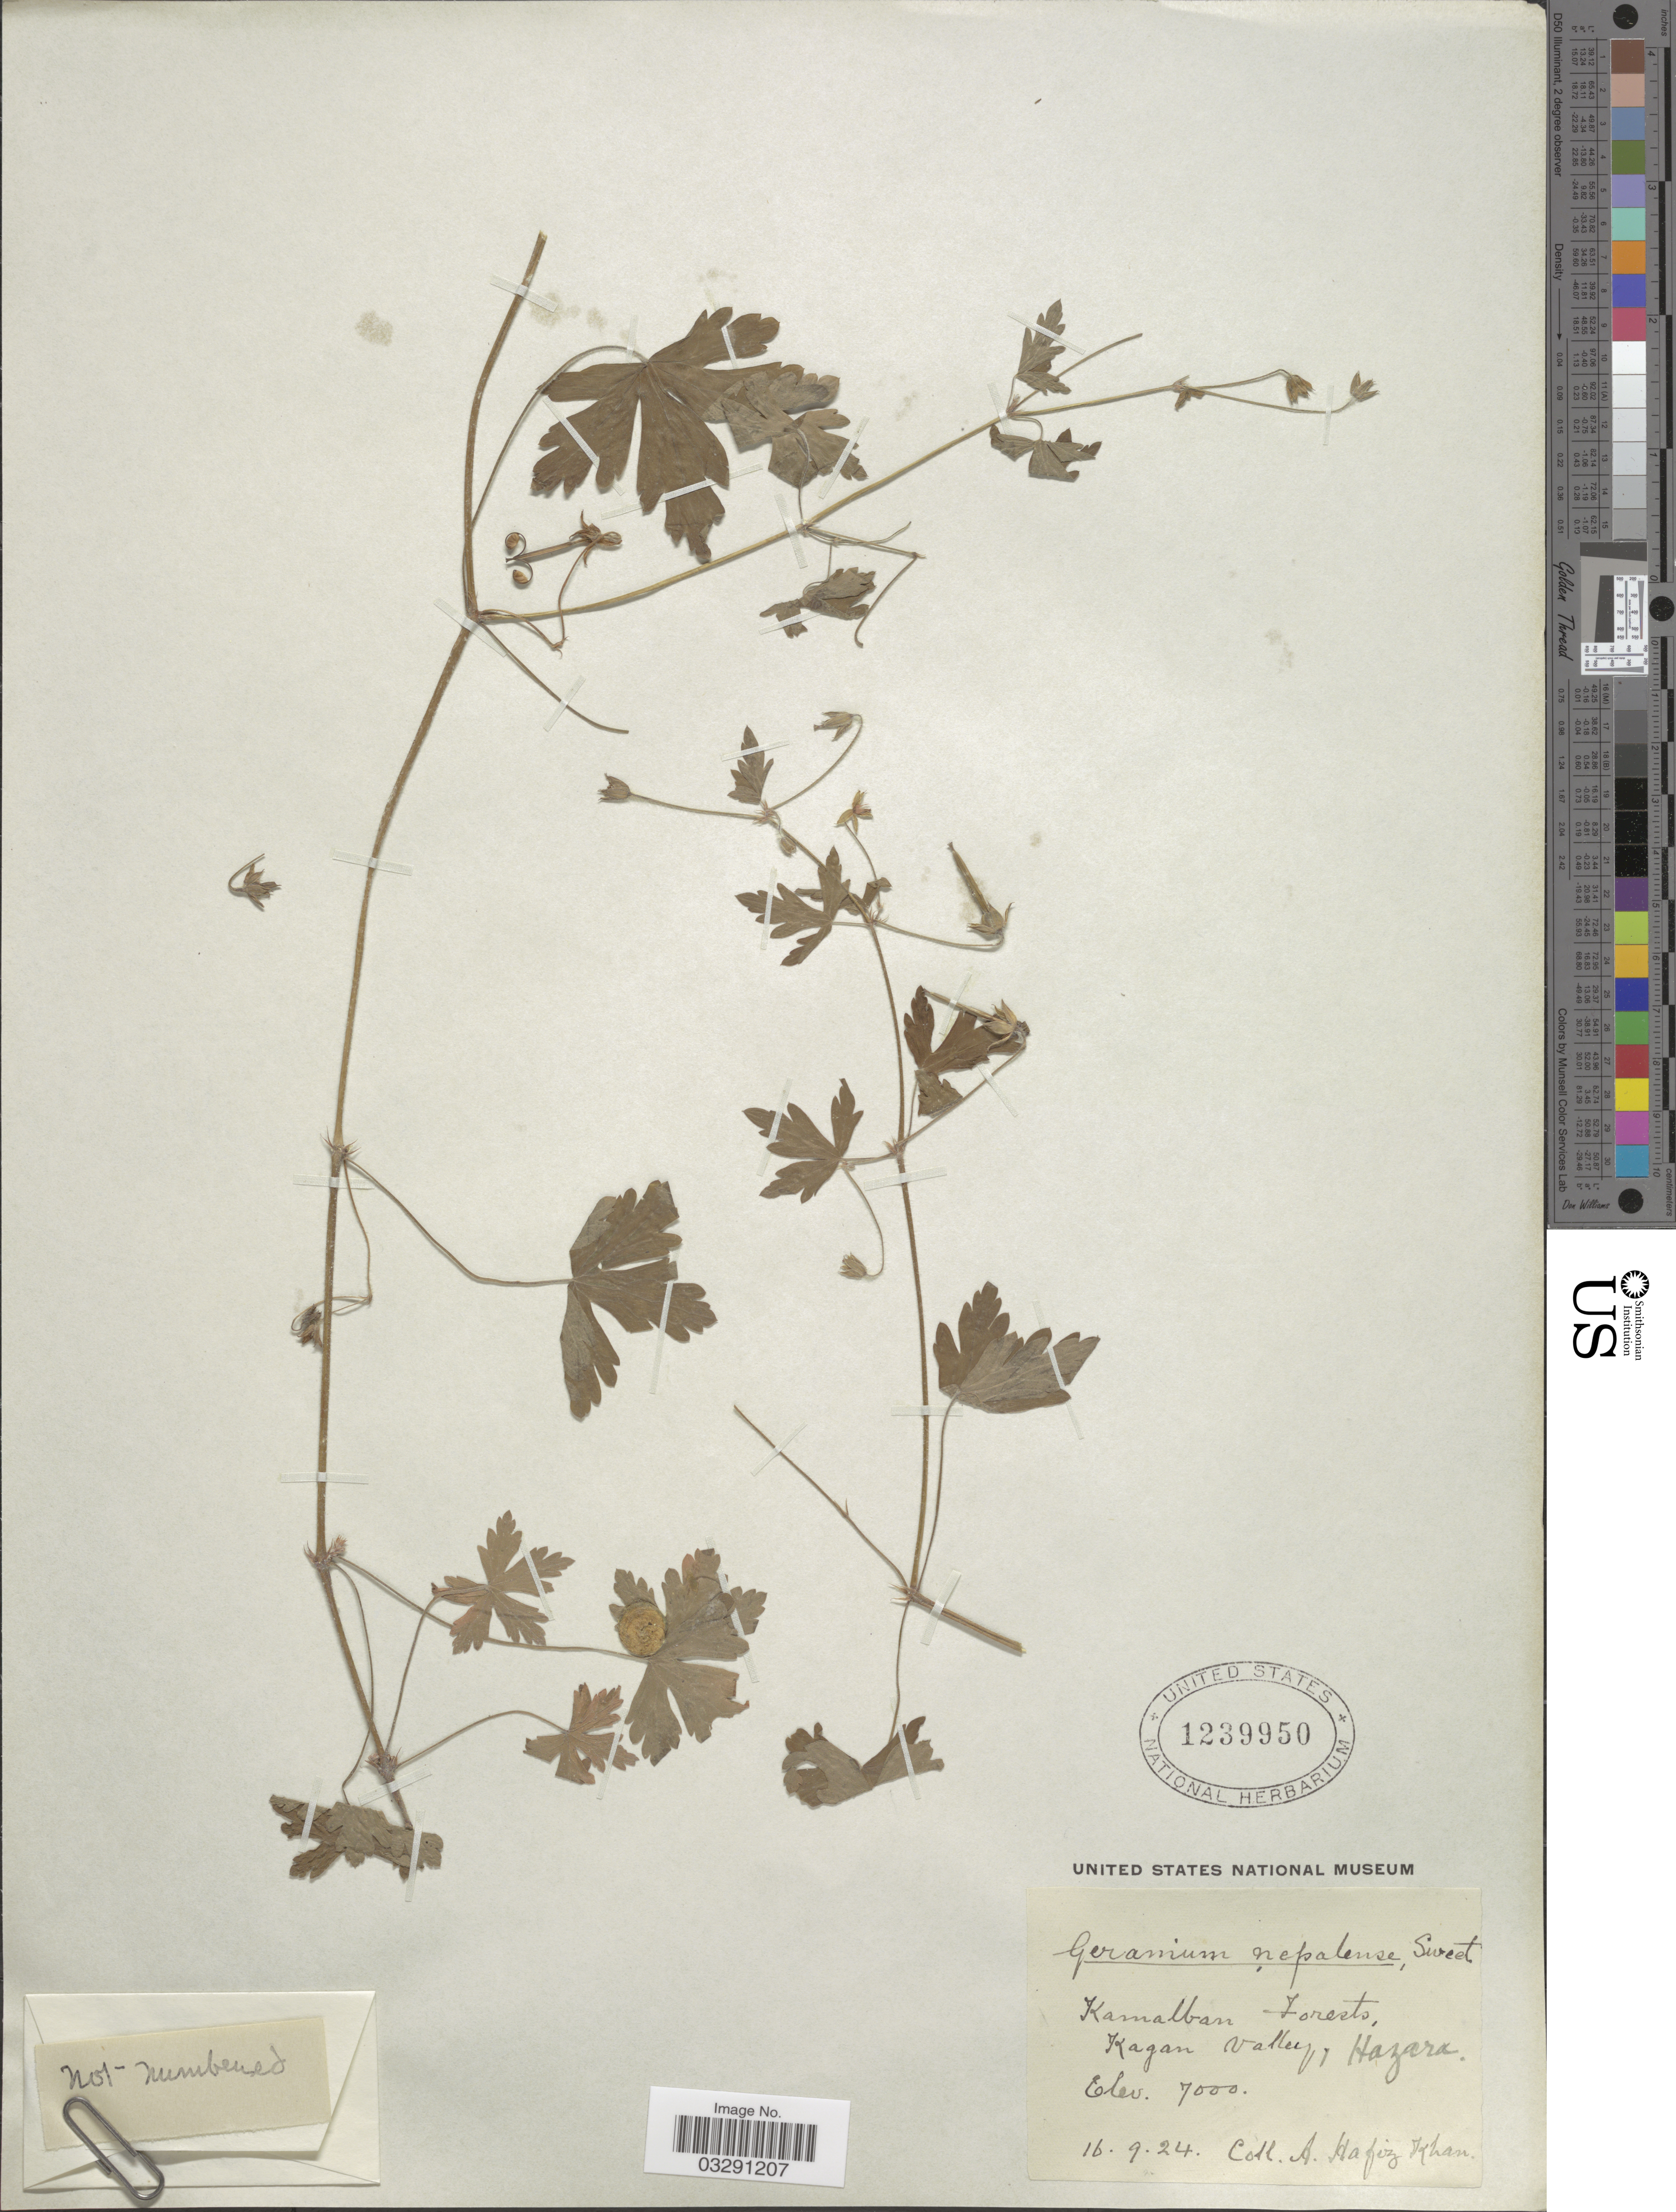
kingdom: Plantae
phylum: Tracheophyta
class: Magnoliopsida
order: Geraniales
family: Geraniaceae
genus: Geranium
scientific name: Geranium nepalense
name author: Sweet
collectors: A. Hafiz-Khan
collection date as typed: Transcribed d/m/y: 16/9/24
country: Pakistan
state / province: Khyber Pakhtunkhwa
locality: Kamalban Forests, Kagan Valley, Hazara.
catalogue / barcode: US 1239950